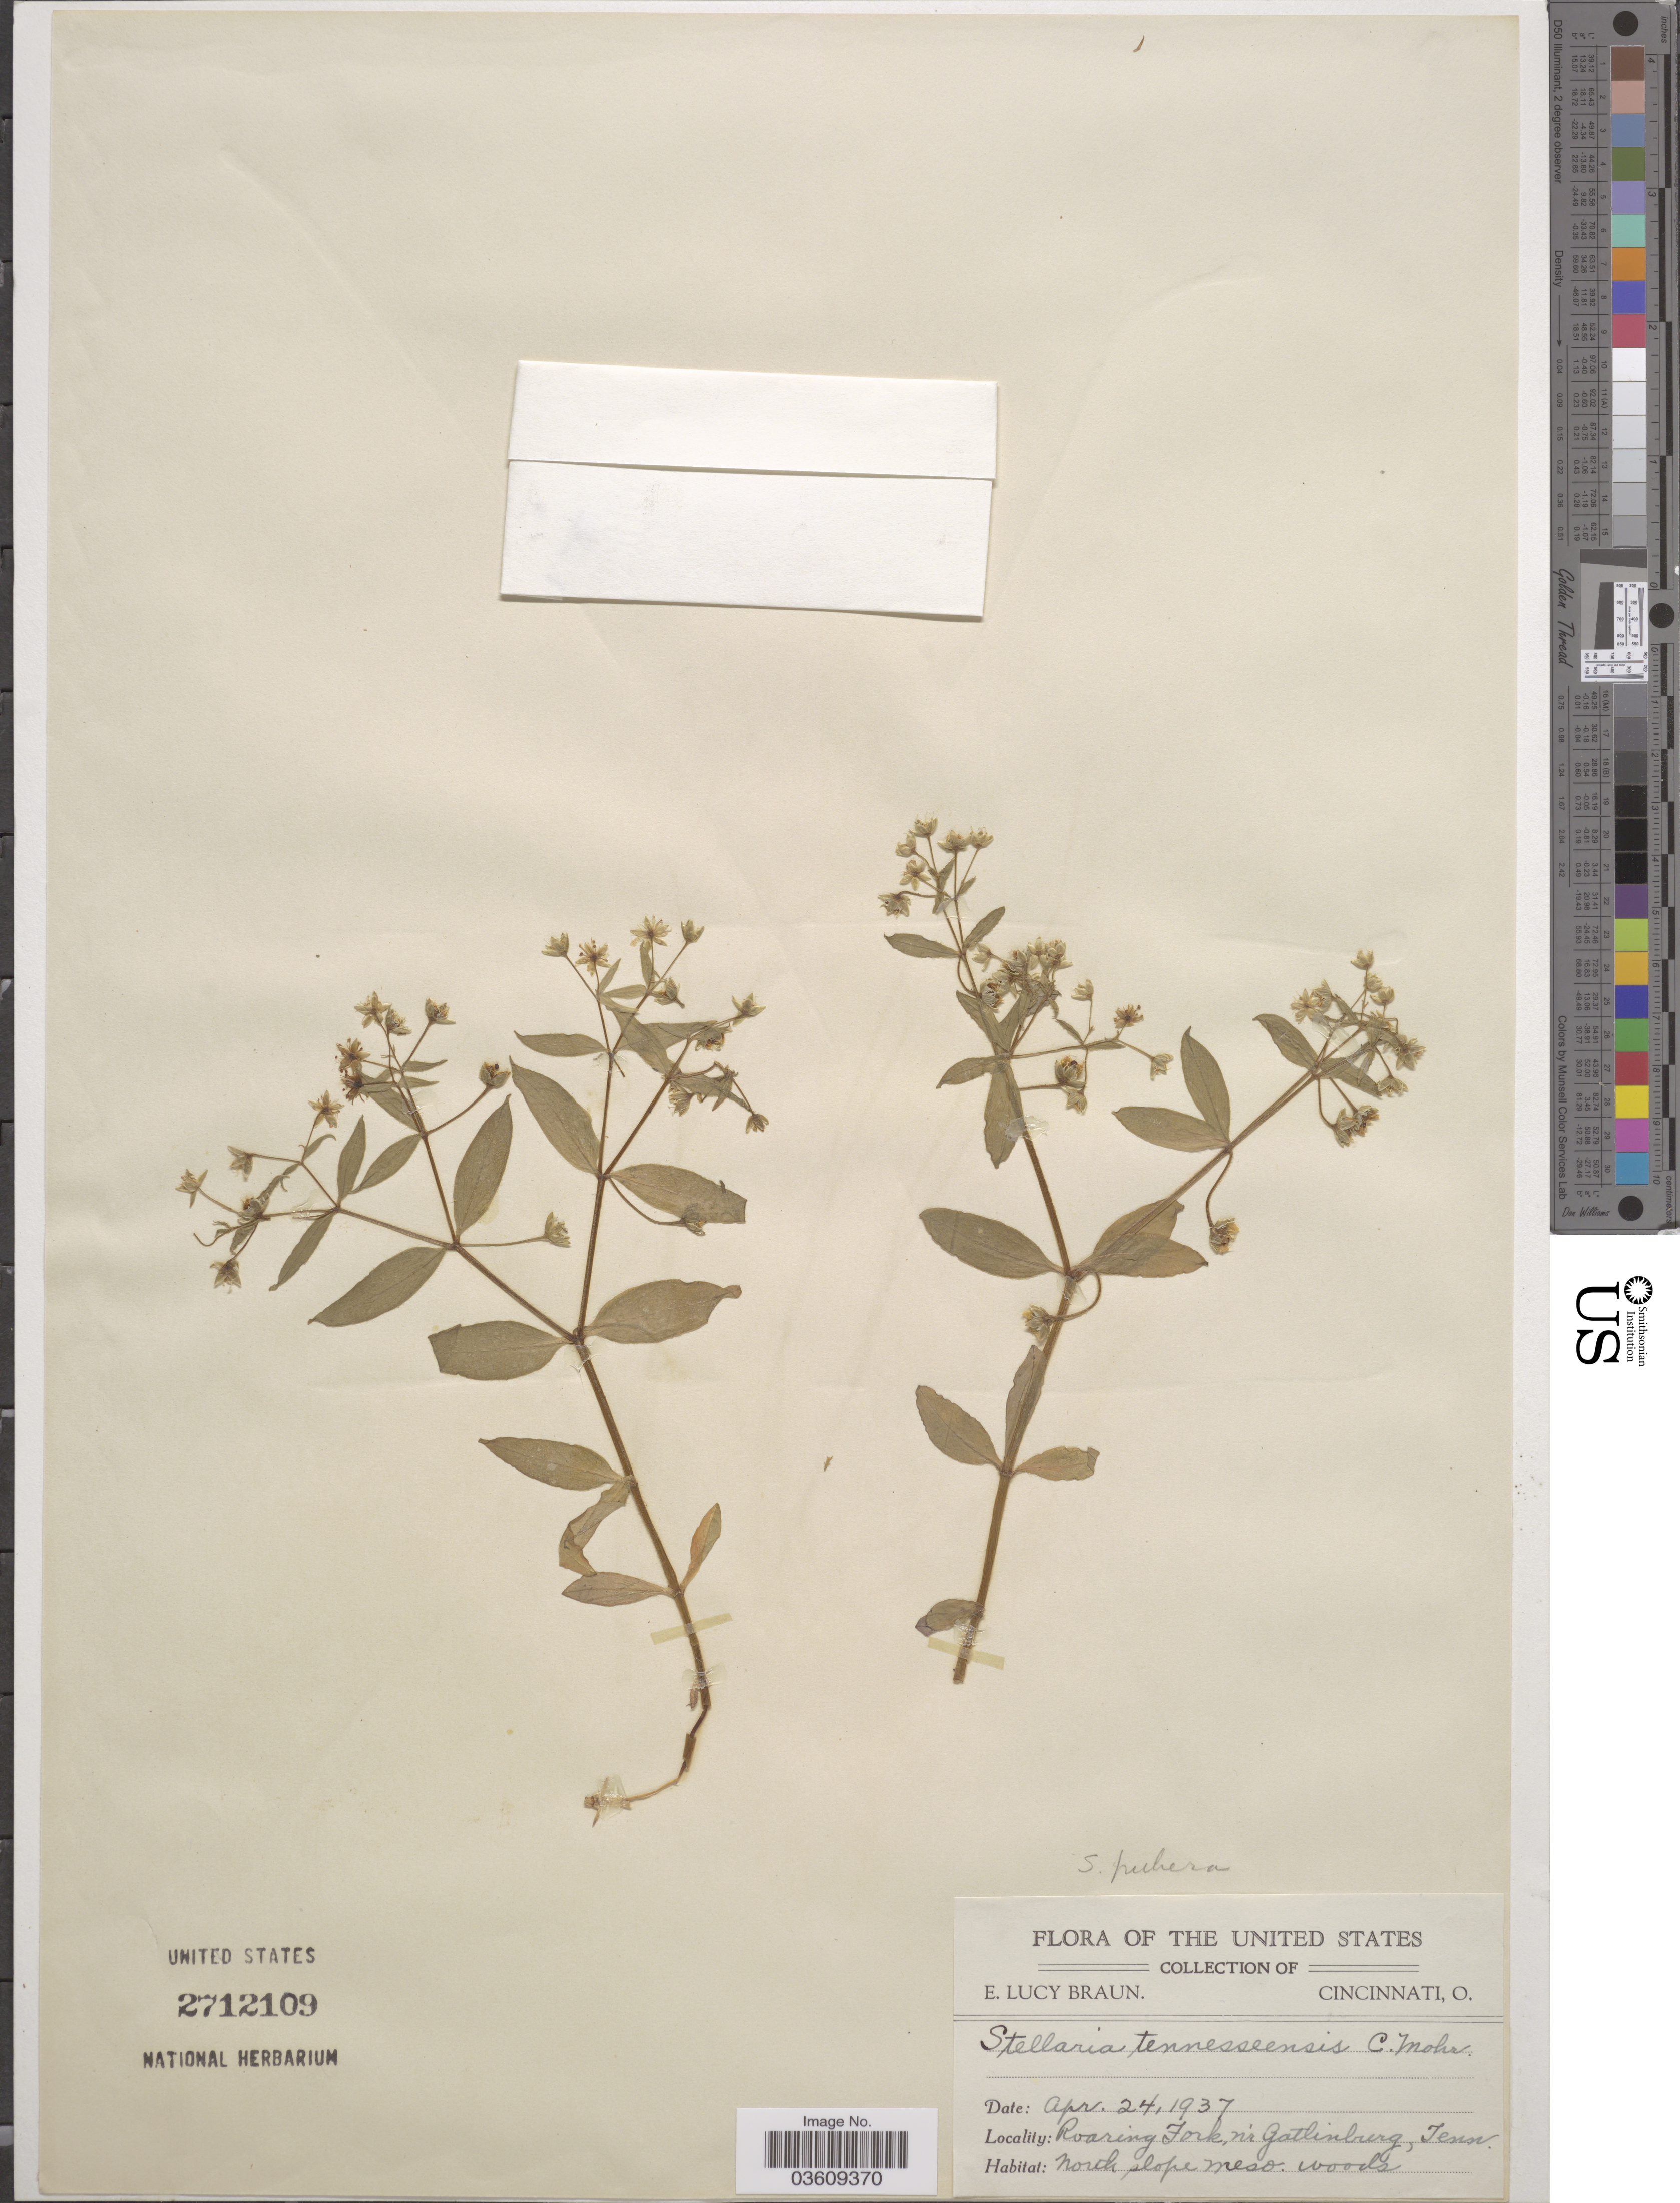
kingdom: Plantae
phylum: Tracheophyta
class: Magnoliopsida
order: Caryophyllales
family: Caryophyllaceae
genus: Stellaria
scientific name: Stellaria pubera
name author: Michx.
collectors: E. L. Braun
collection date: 1937-04-24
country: United States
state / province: Tennessee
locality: Roaring Fork, n'r Gatlinburg.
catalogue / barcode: US 2712109